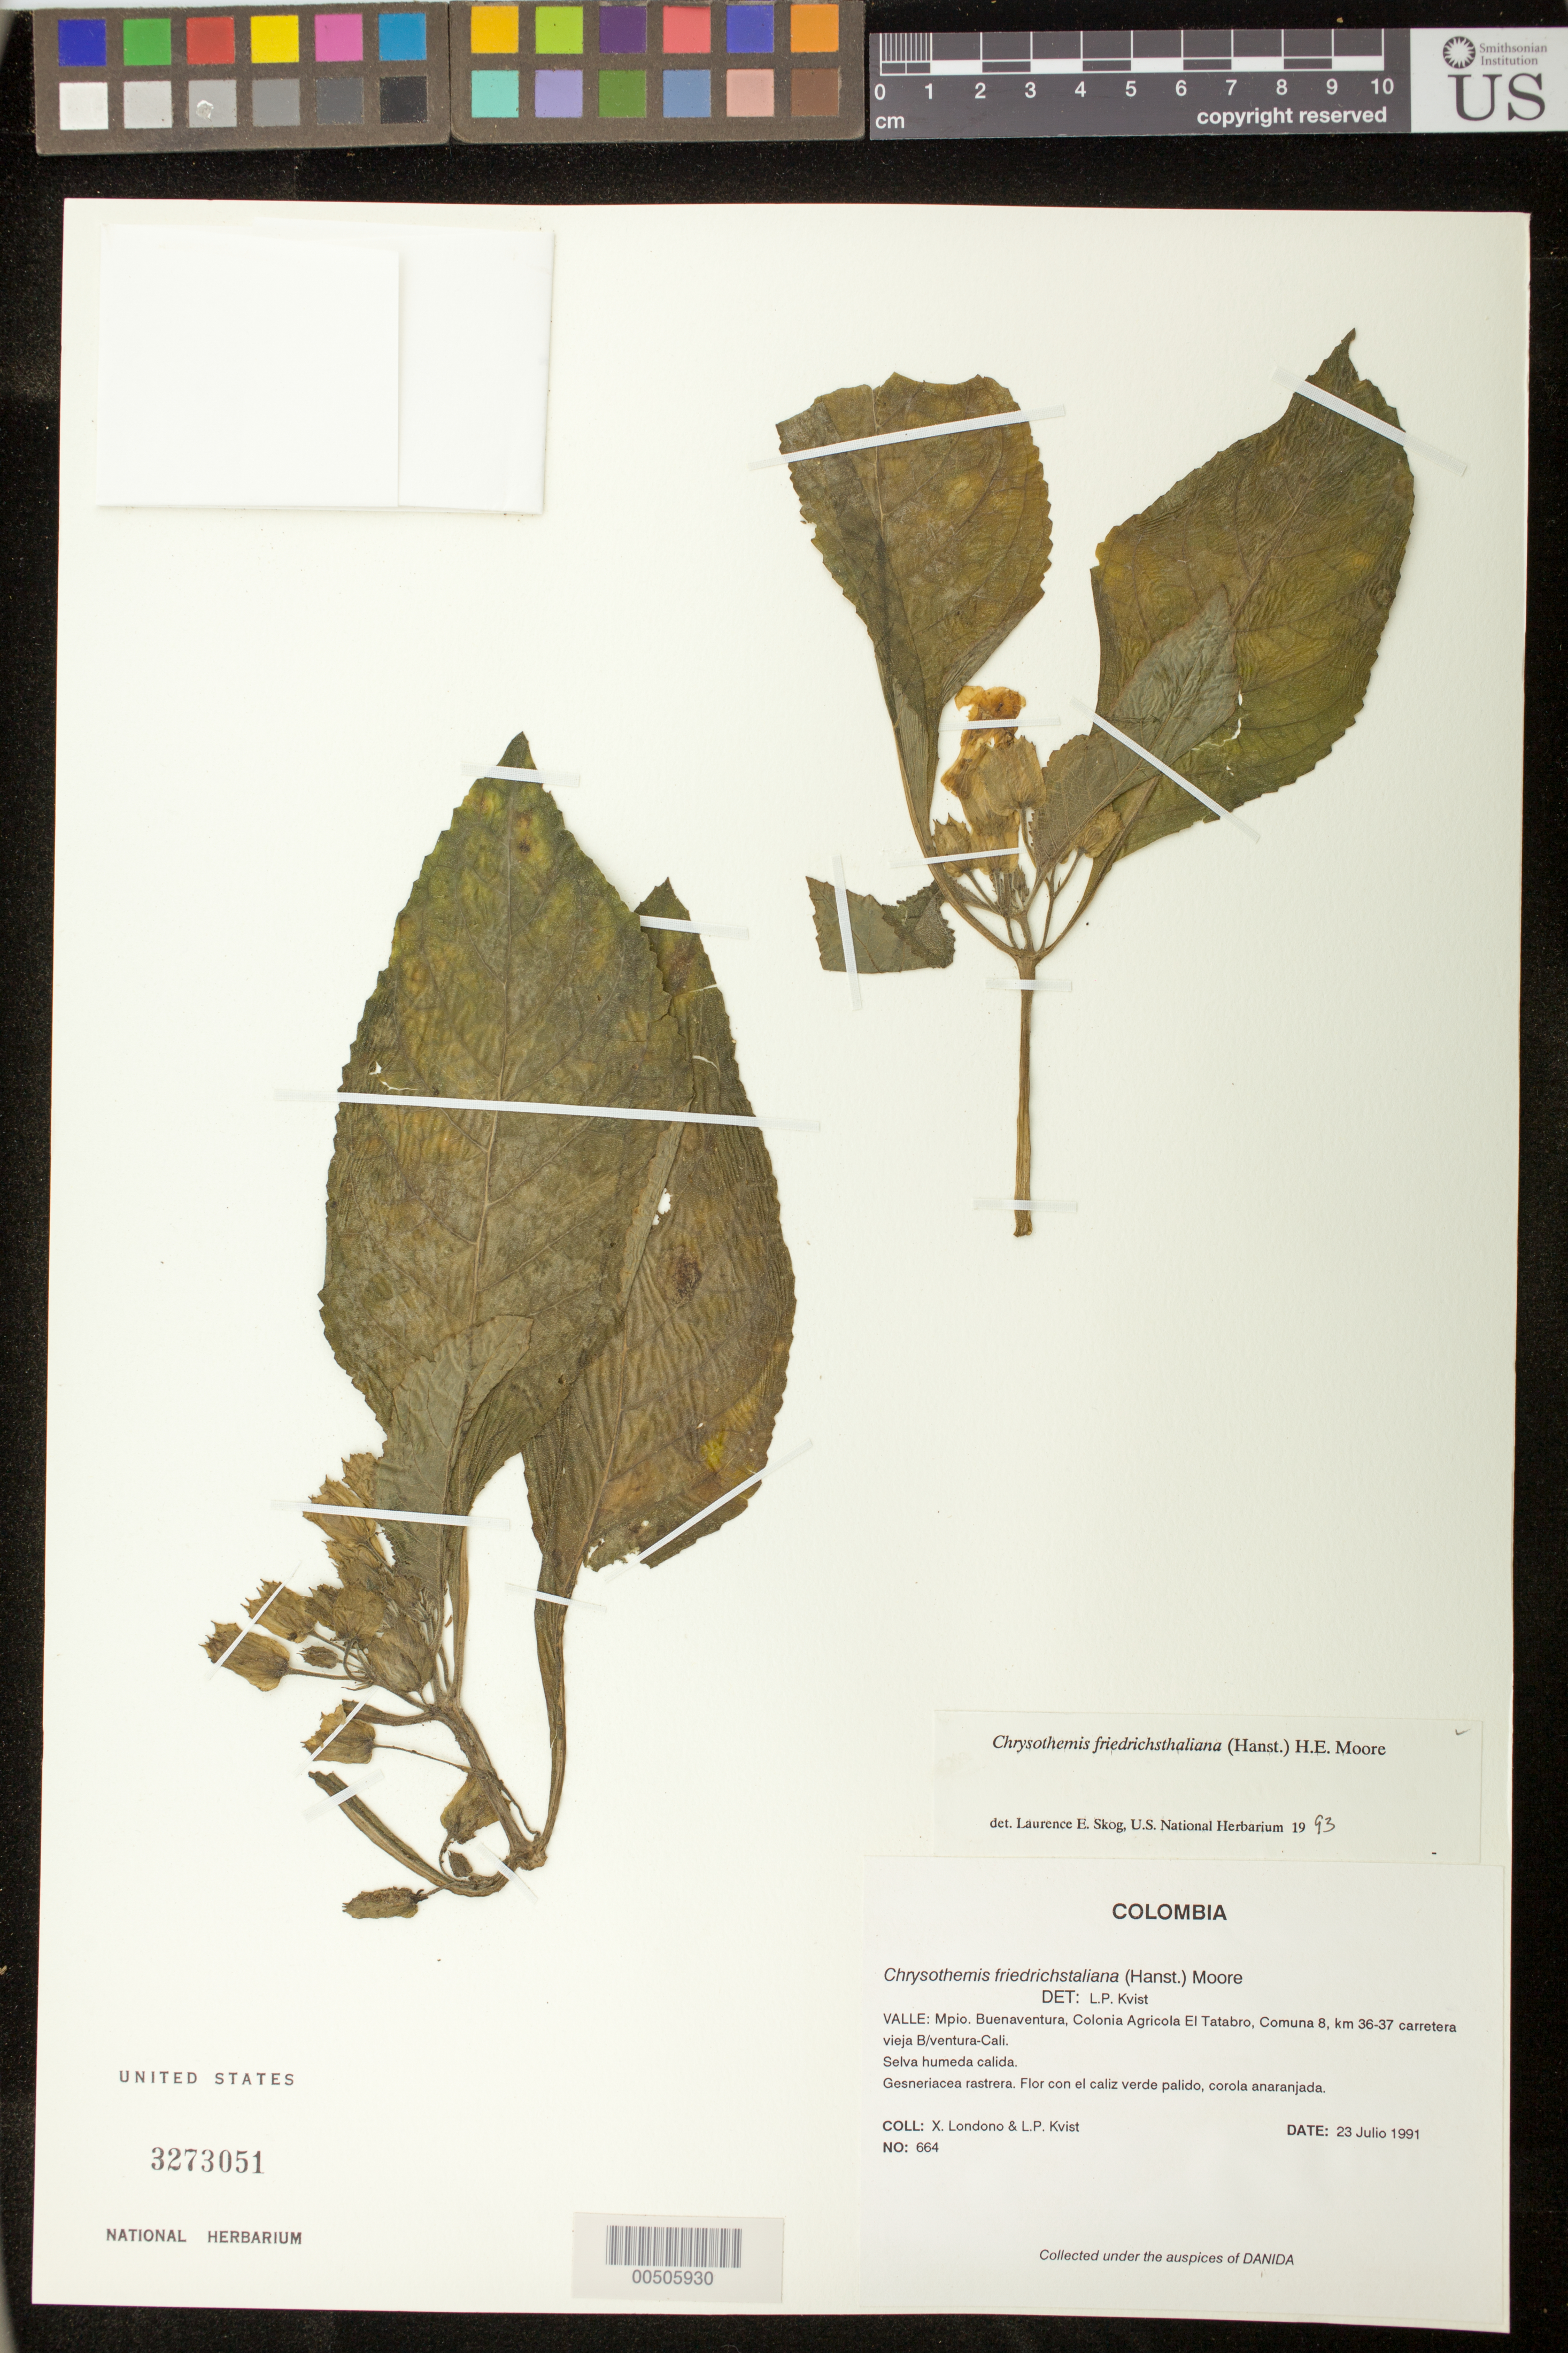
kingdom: Plantae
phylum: Tracheophyta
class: Magnoliopsida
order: Lamiales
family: Gesneriaceae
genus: Chrysothemis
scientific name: Chrysothemis friedrichsthaliana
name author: (Hanst.) H.E. Moore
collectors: X. Londoño & L. P. Kvist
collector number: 664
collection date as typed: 23 Jul 1991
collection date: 1991-07-23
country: Colombia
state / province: Valle del Cauca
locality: Colonia Agricola el Tatabro, comuna, Buenaventura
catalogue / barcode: US 3273051